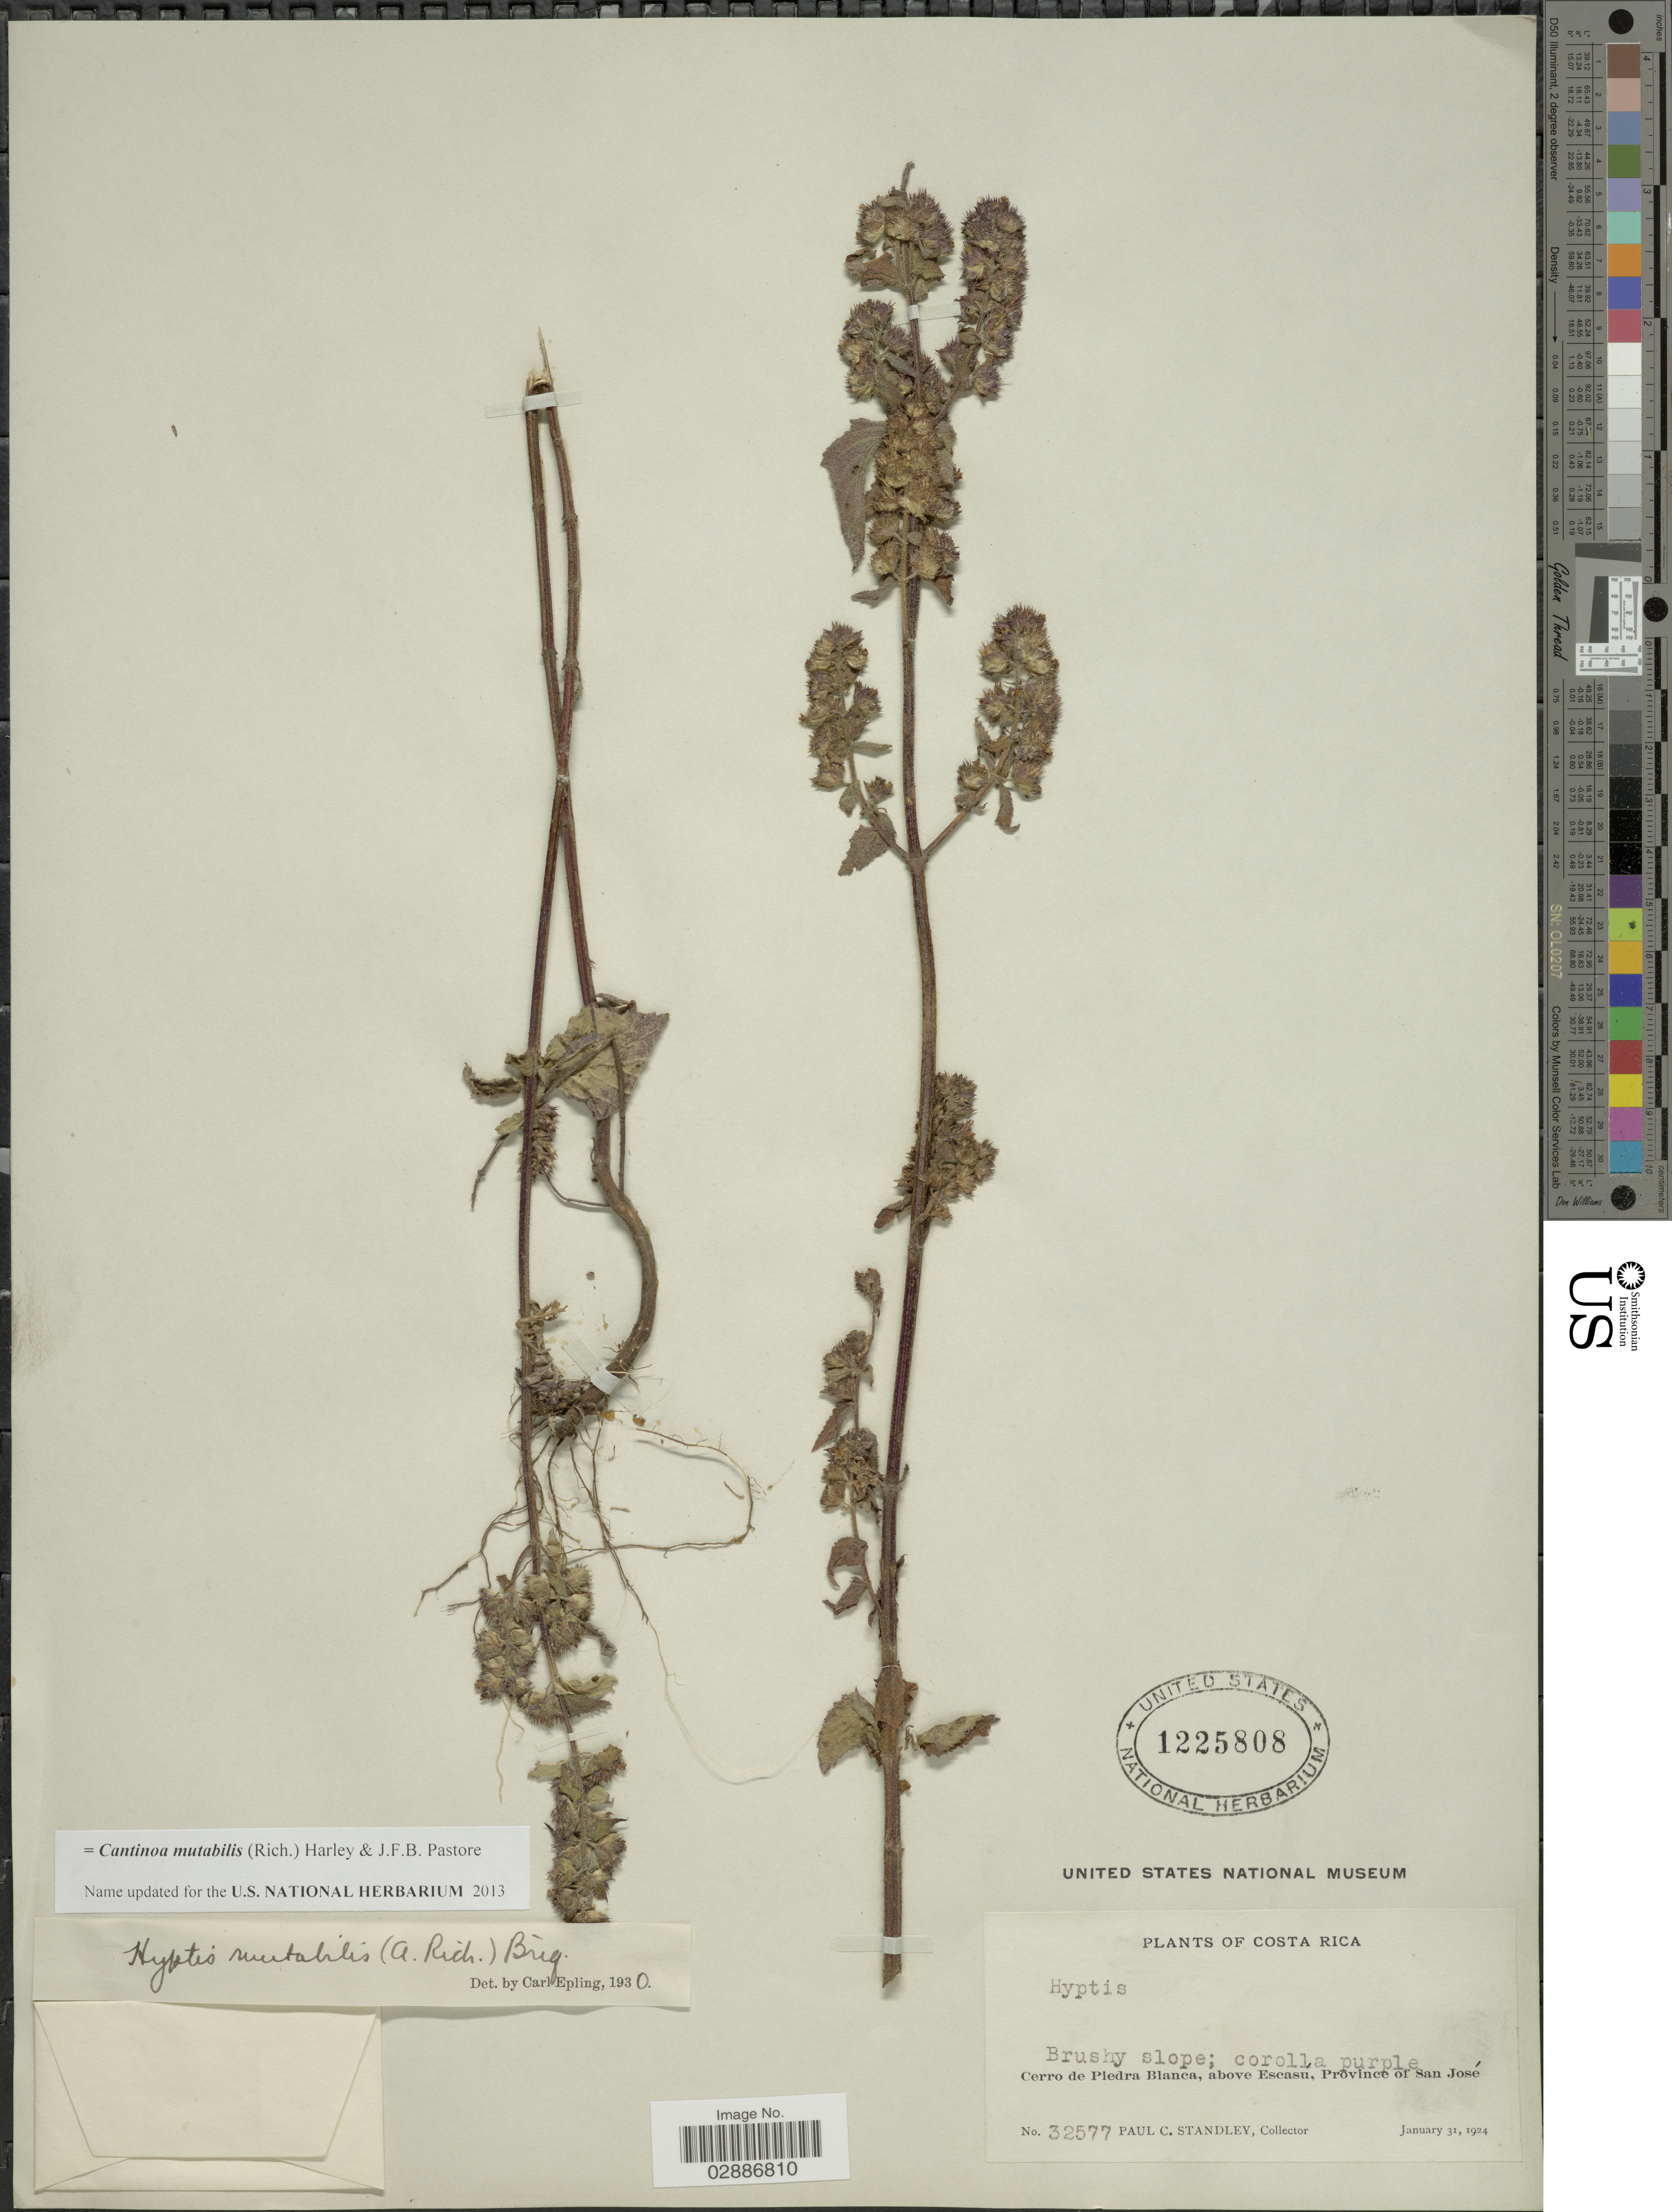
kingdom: Plantae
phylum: Tracheophyta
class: Magnoliopsida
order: Lamiales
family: Lamiaceae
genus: Cantinoa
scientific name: Cantinoa mutabilis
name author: (Rich.) Harley & J.F.B. Pastore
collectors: P. C. Standley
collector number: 32577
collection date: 1924-01-31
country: Costa Rica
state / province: San José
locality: Cerro de Piedra Blanca, above Escasú.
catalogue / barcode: US 1225808